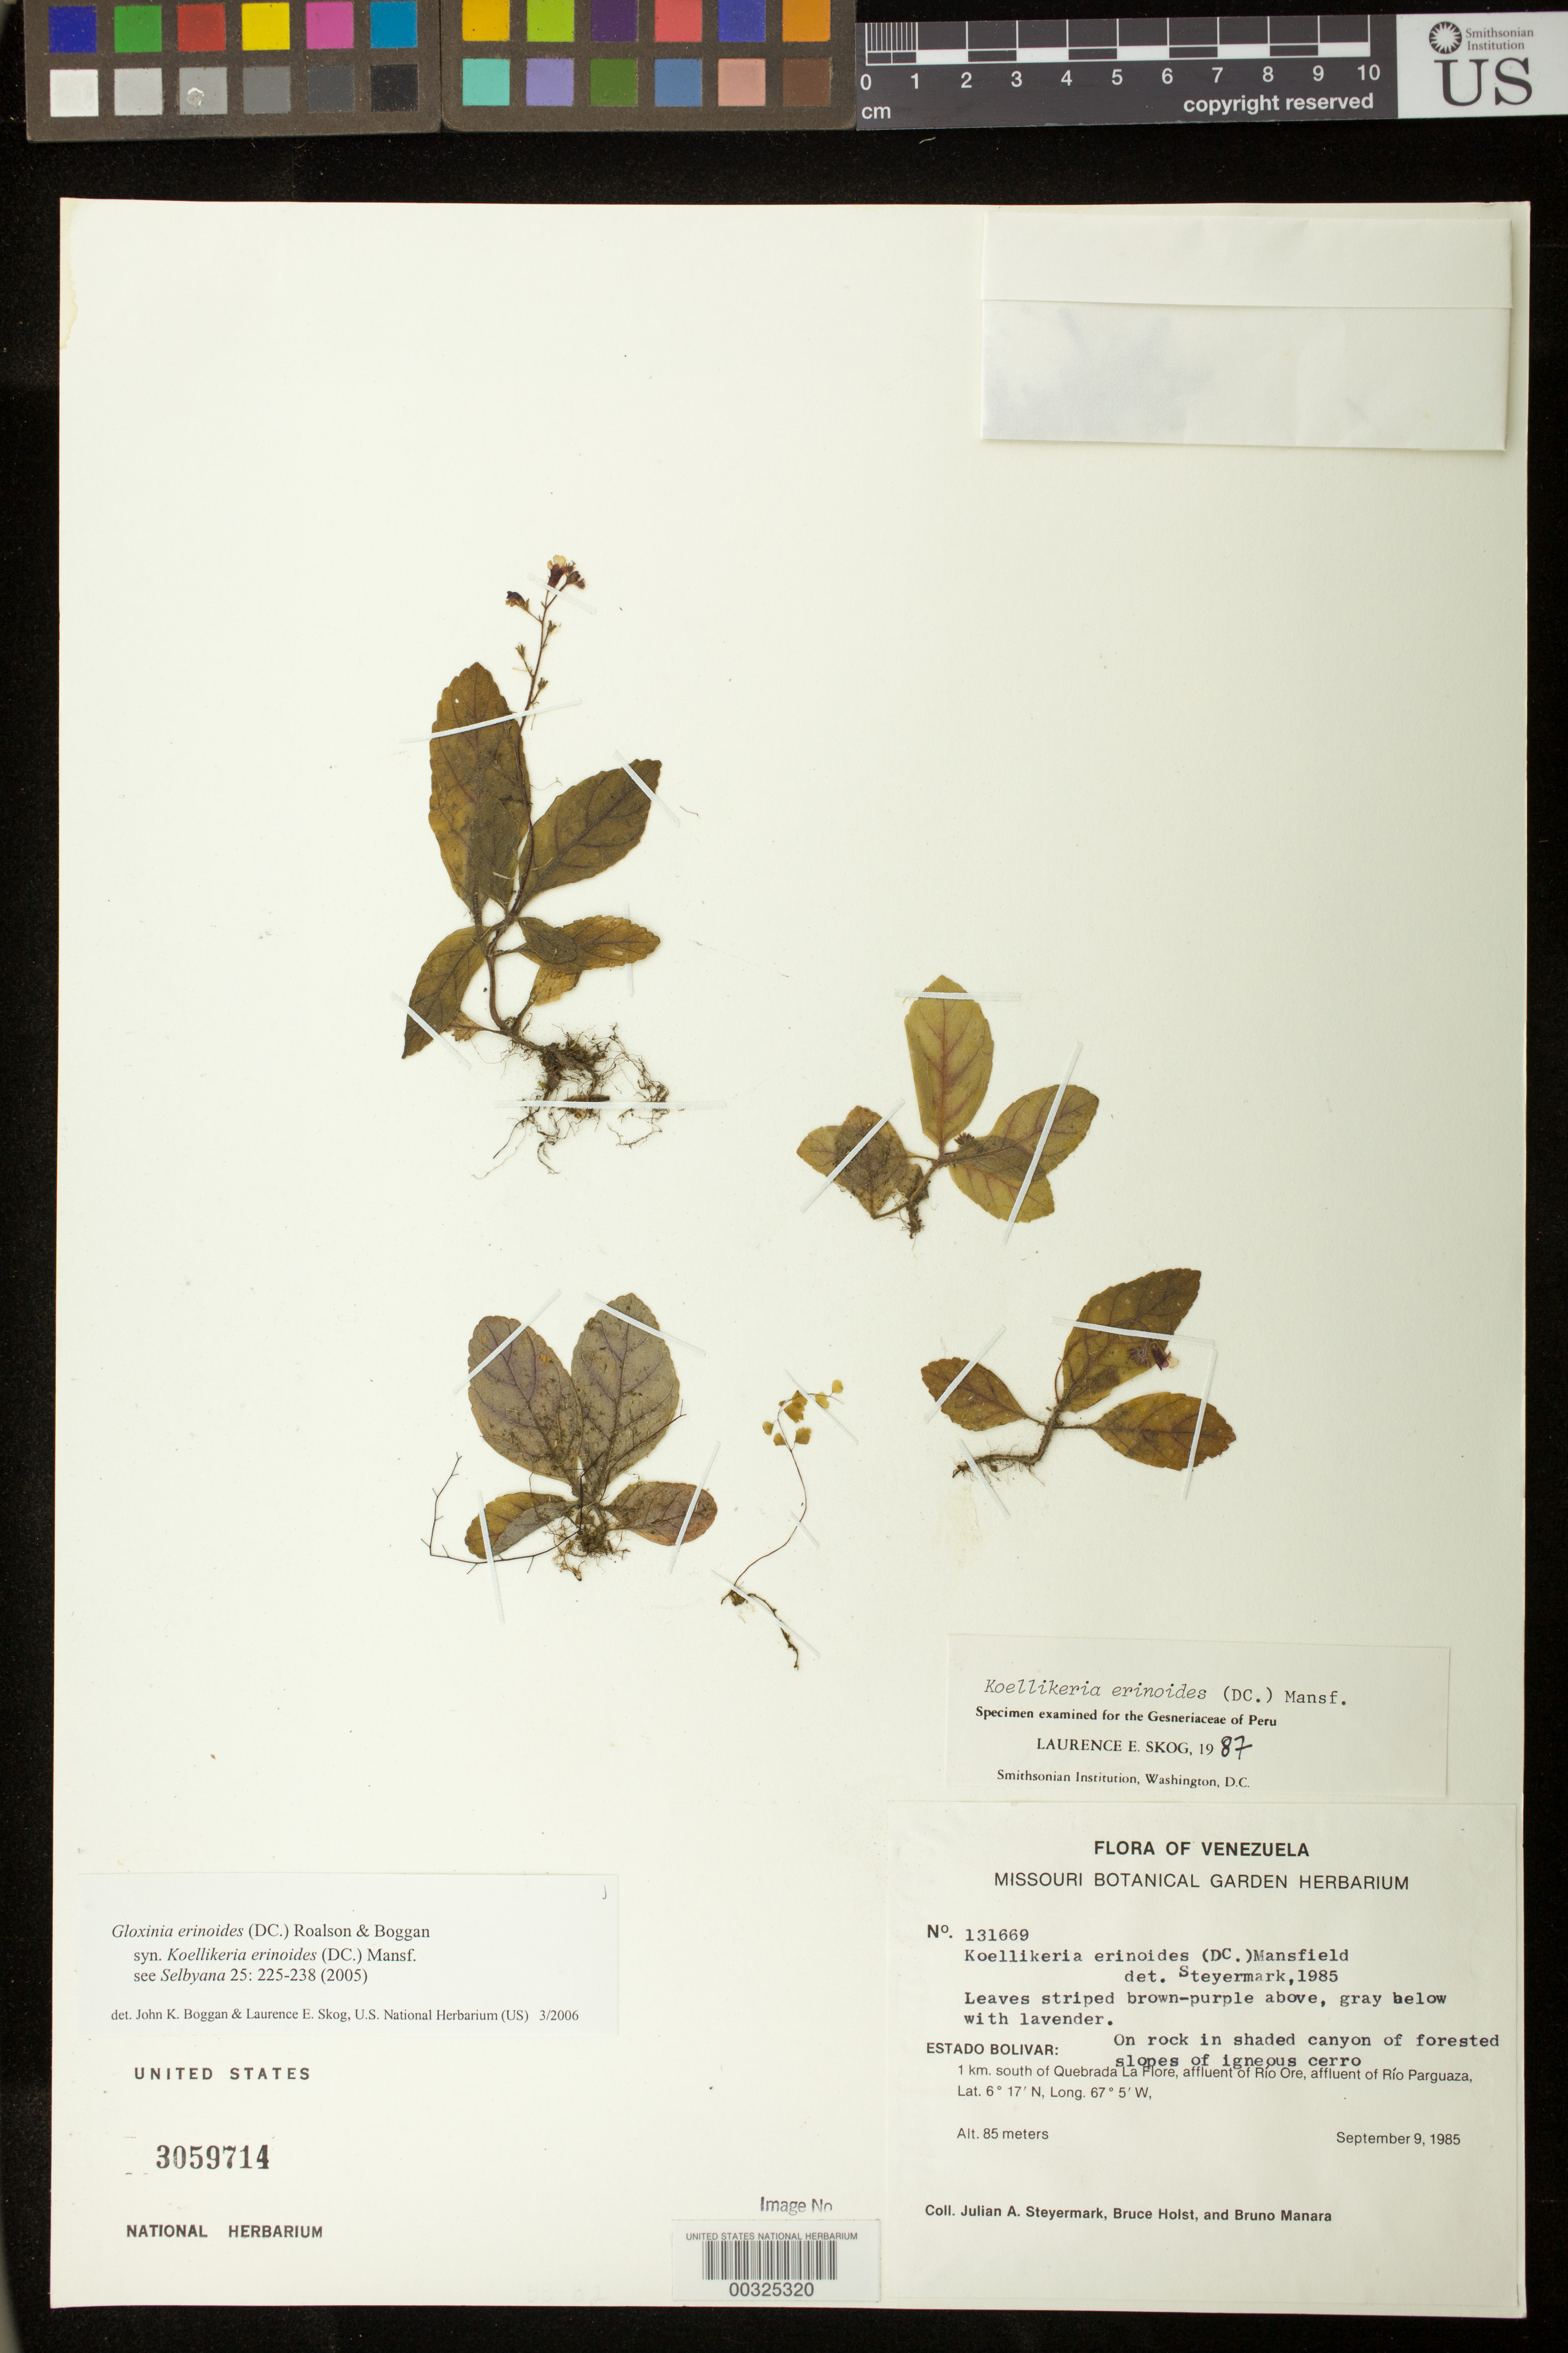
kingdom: Plantae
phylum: Tracheophyta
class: Magnoliopsida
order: Lamiales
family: Gesneriaceae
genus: Gloxinia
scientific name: Gloxinia erinoides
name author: (DC.) Roalson & Boggan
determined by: Boggan, J. K.; Skog, L. E.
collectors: J. Steyermark, B. Holst & B. Manara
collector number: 131669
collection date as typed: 09 Sep 1985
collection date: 1985-09-09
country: Venezuela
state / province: Bolívar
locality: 1 km S of Quebrada La Flore, affluent of Rio Ore, affluent of Rio Parguaza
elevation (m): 85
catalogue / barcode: US 3059714